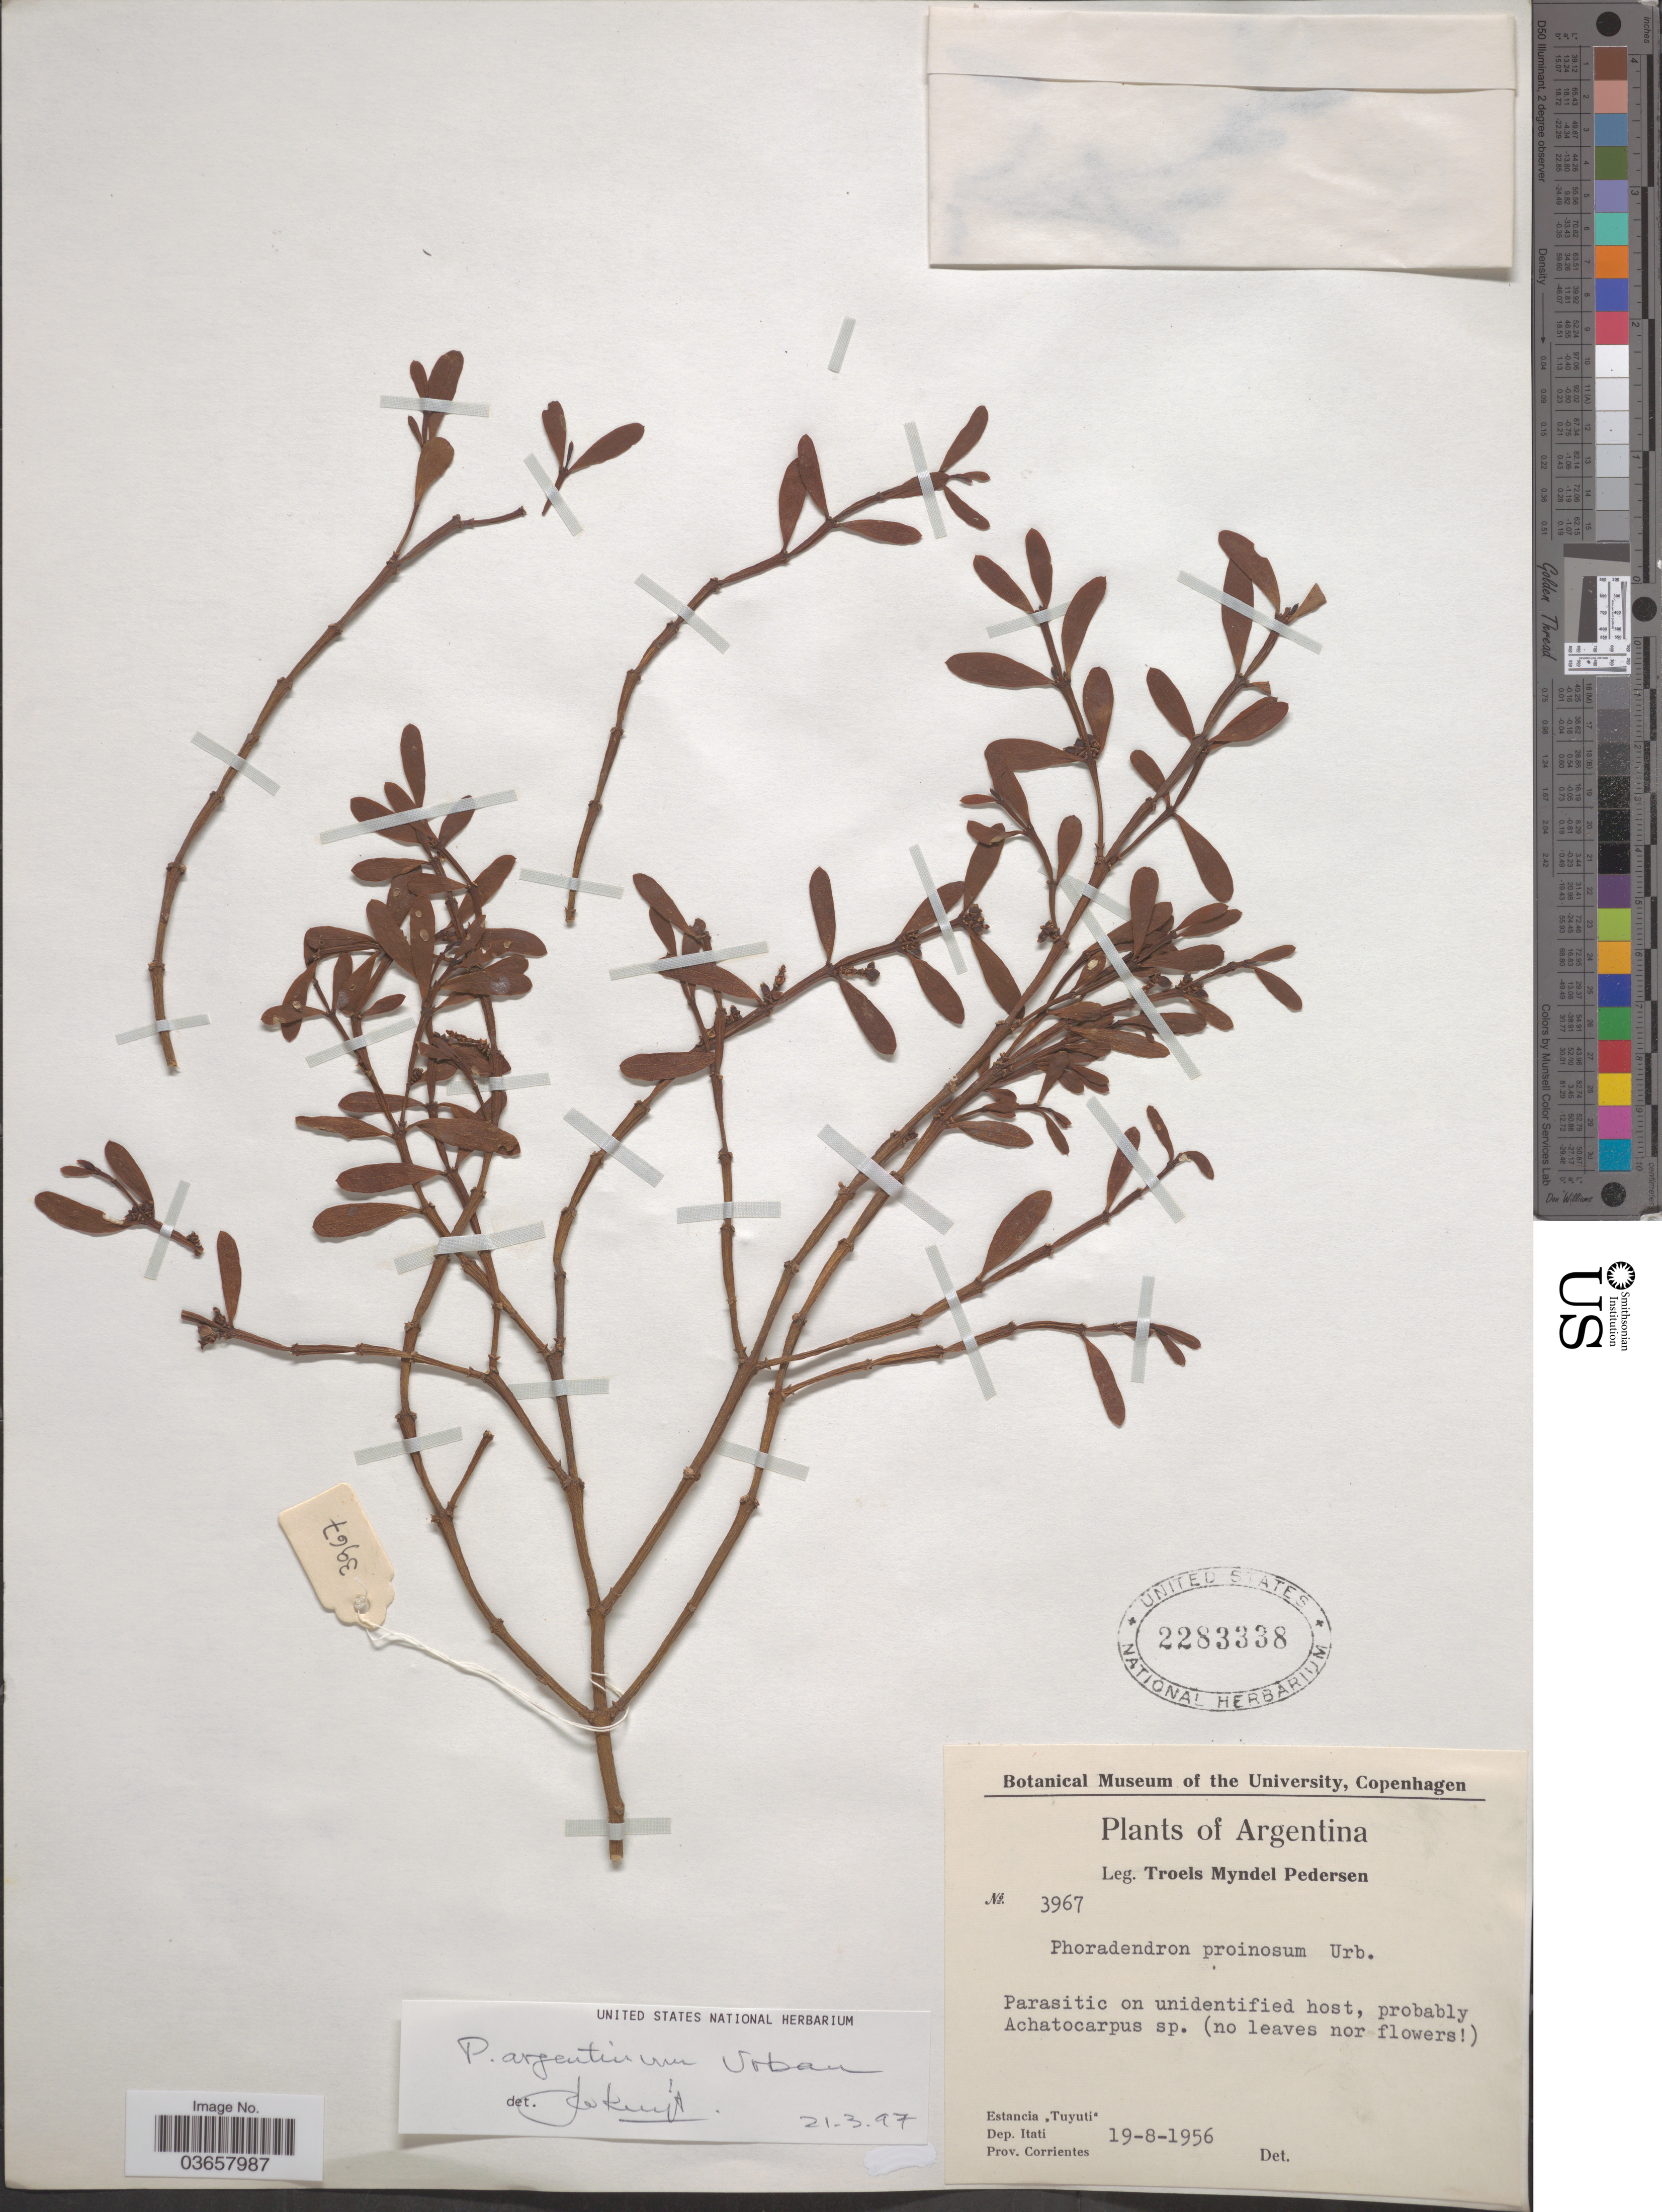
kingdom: Plantae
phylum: Tracheophyta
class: Magnoliopsida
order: Santalales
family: Viscaceae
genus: Phoradendron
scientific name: Phoradendron argentinum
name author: Urb.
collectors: T. Pederson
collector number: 3967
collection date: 1956-08-19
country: Argentina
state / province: Corrientes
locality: Estancia "Tuyuti". Dep. Itati.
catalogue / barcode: US 2283338